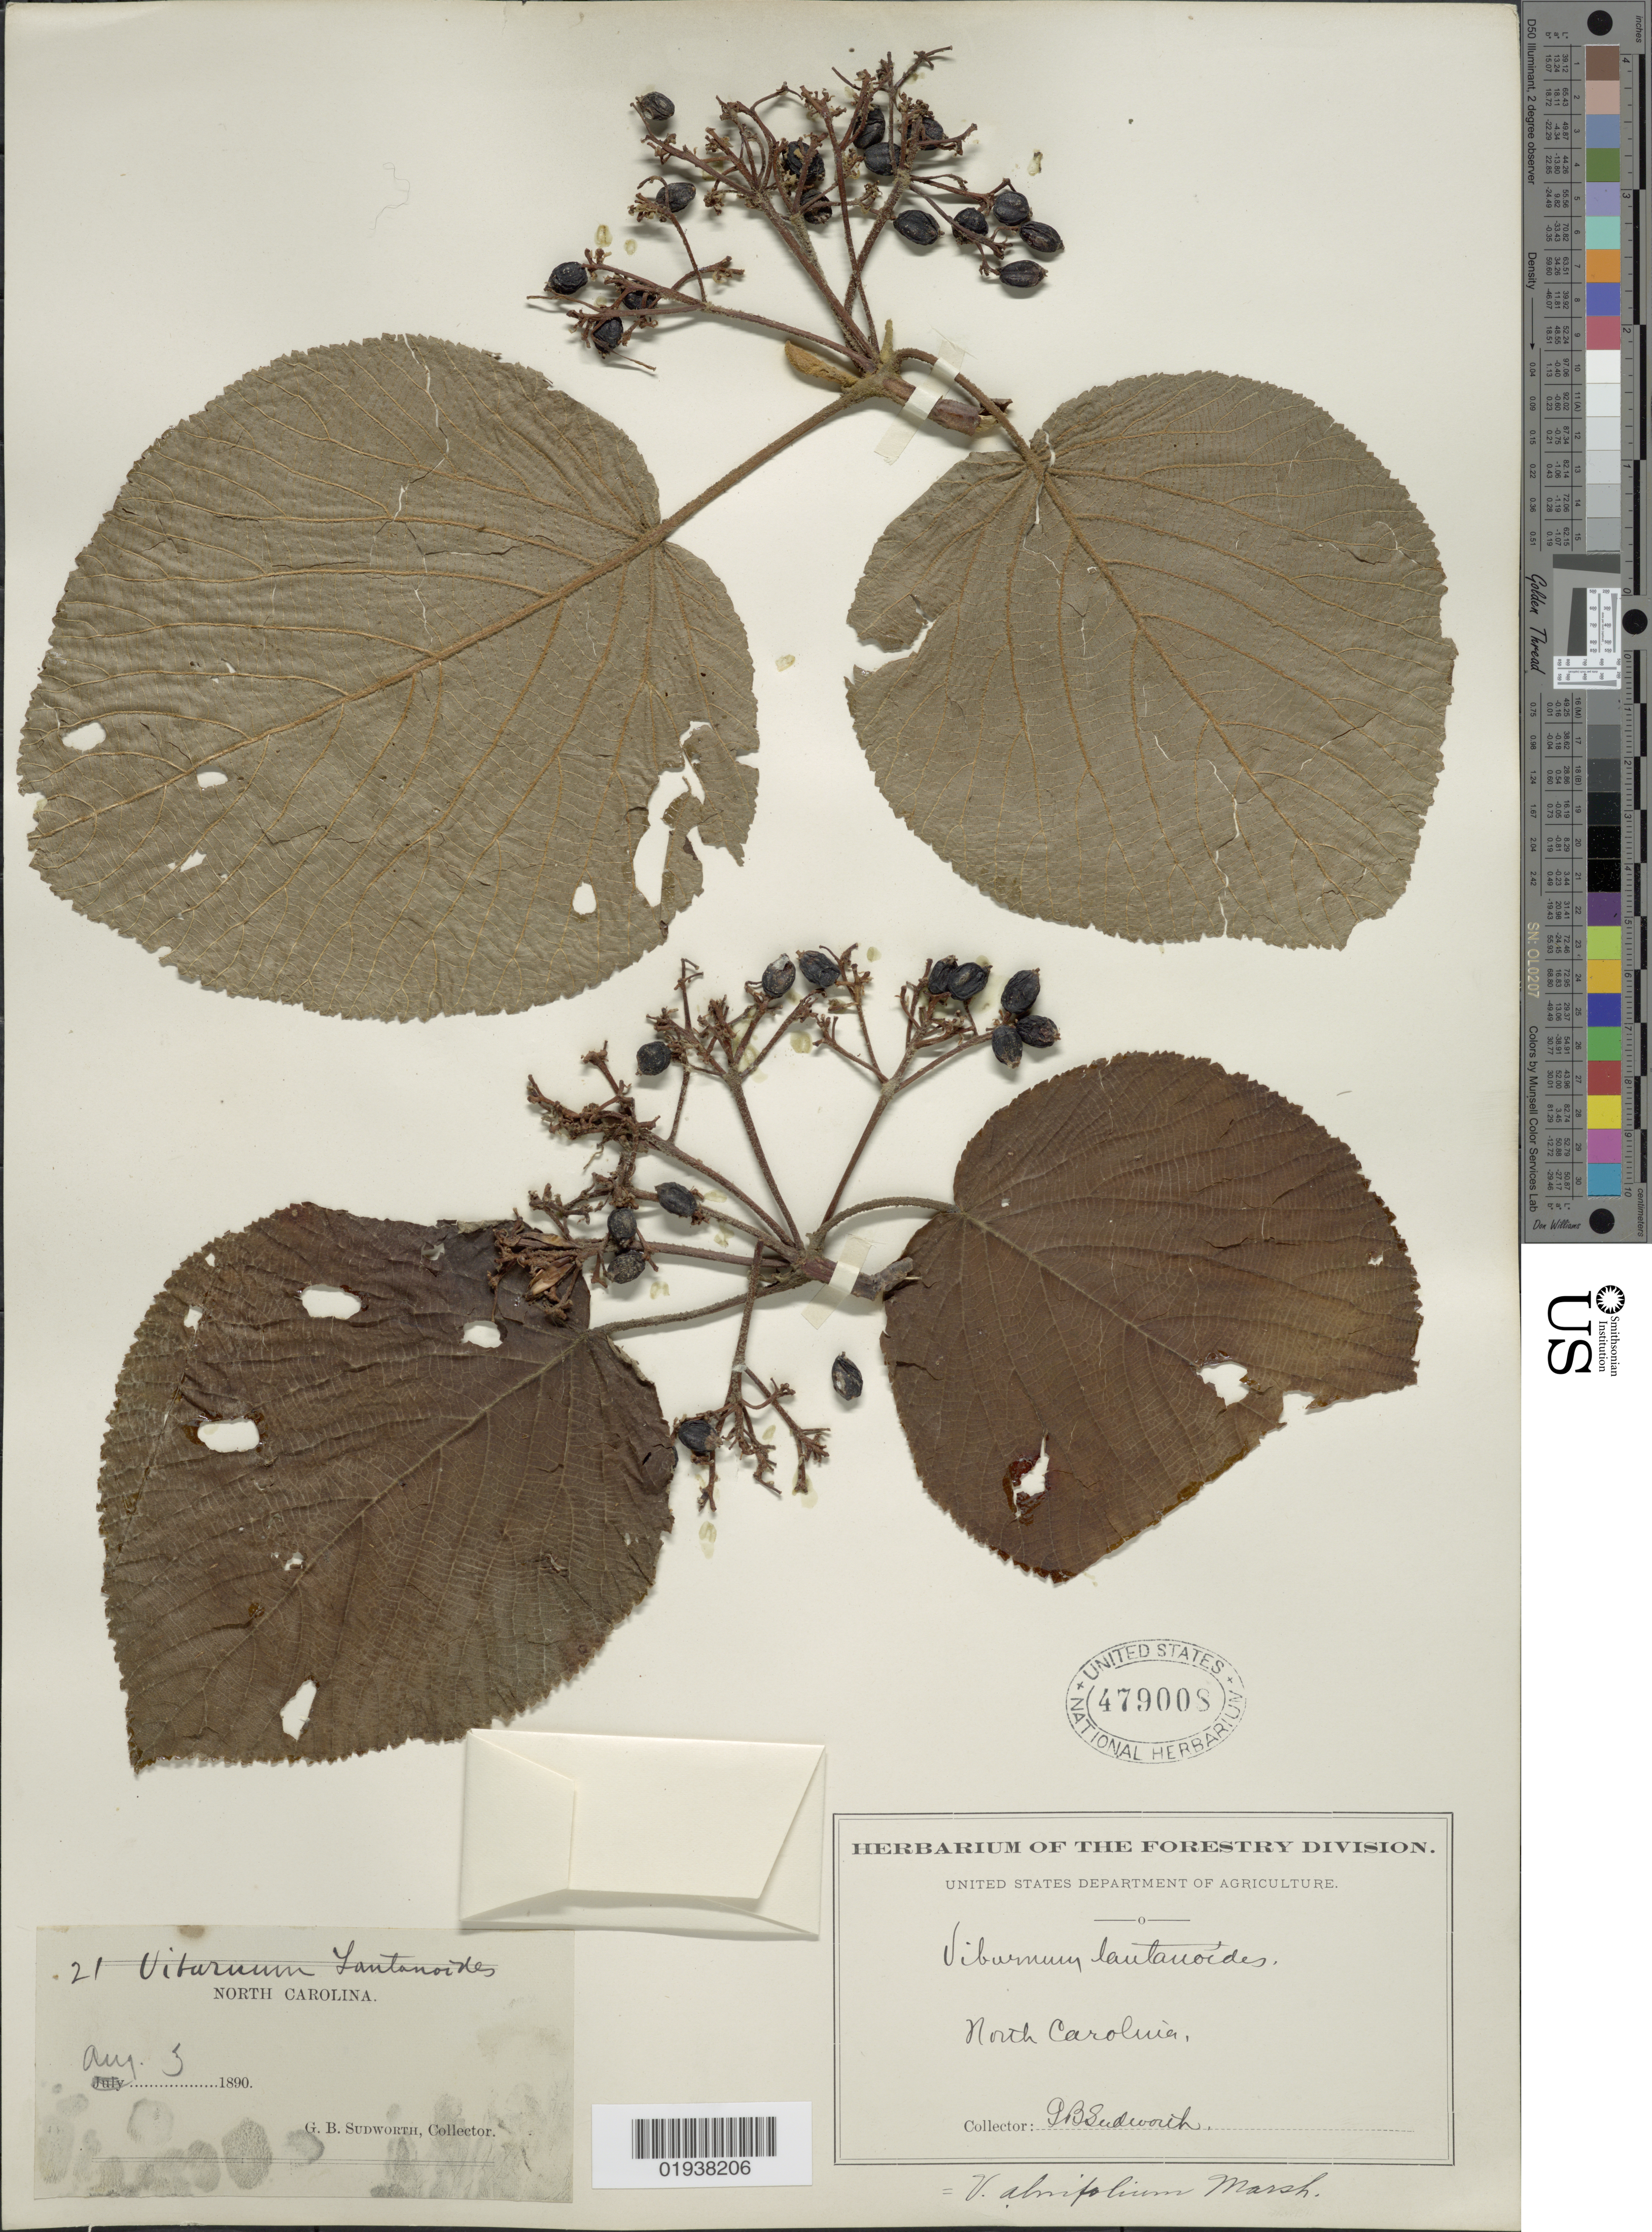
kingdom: Plantae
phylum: Tracheophyta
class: Magnoliopsida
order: Dipsacales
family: Viburnaceae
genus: Viburnum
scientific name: Viburnum alnifolium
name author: Marshall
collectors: G. B. Sudworth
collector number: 21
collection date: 1890-08-03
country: United States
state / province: North Carolina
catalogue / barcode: US 479008